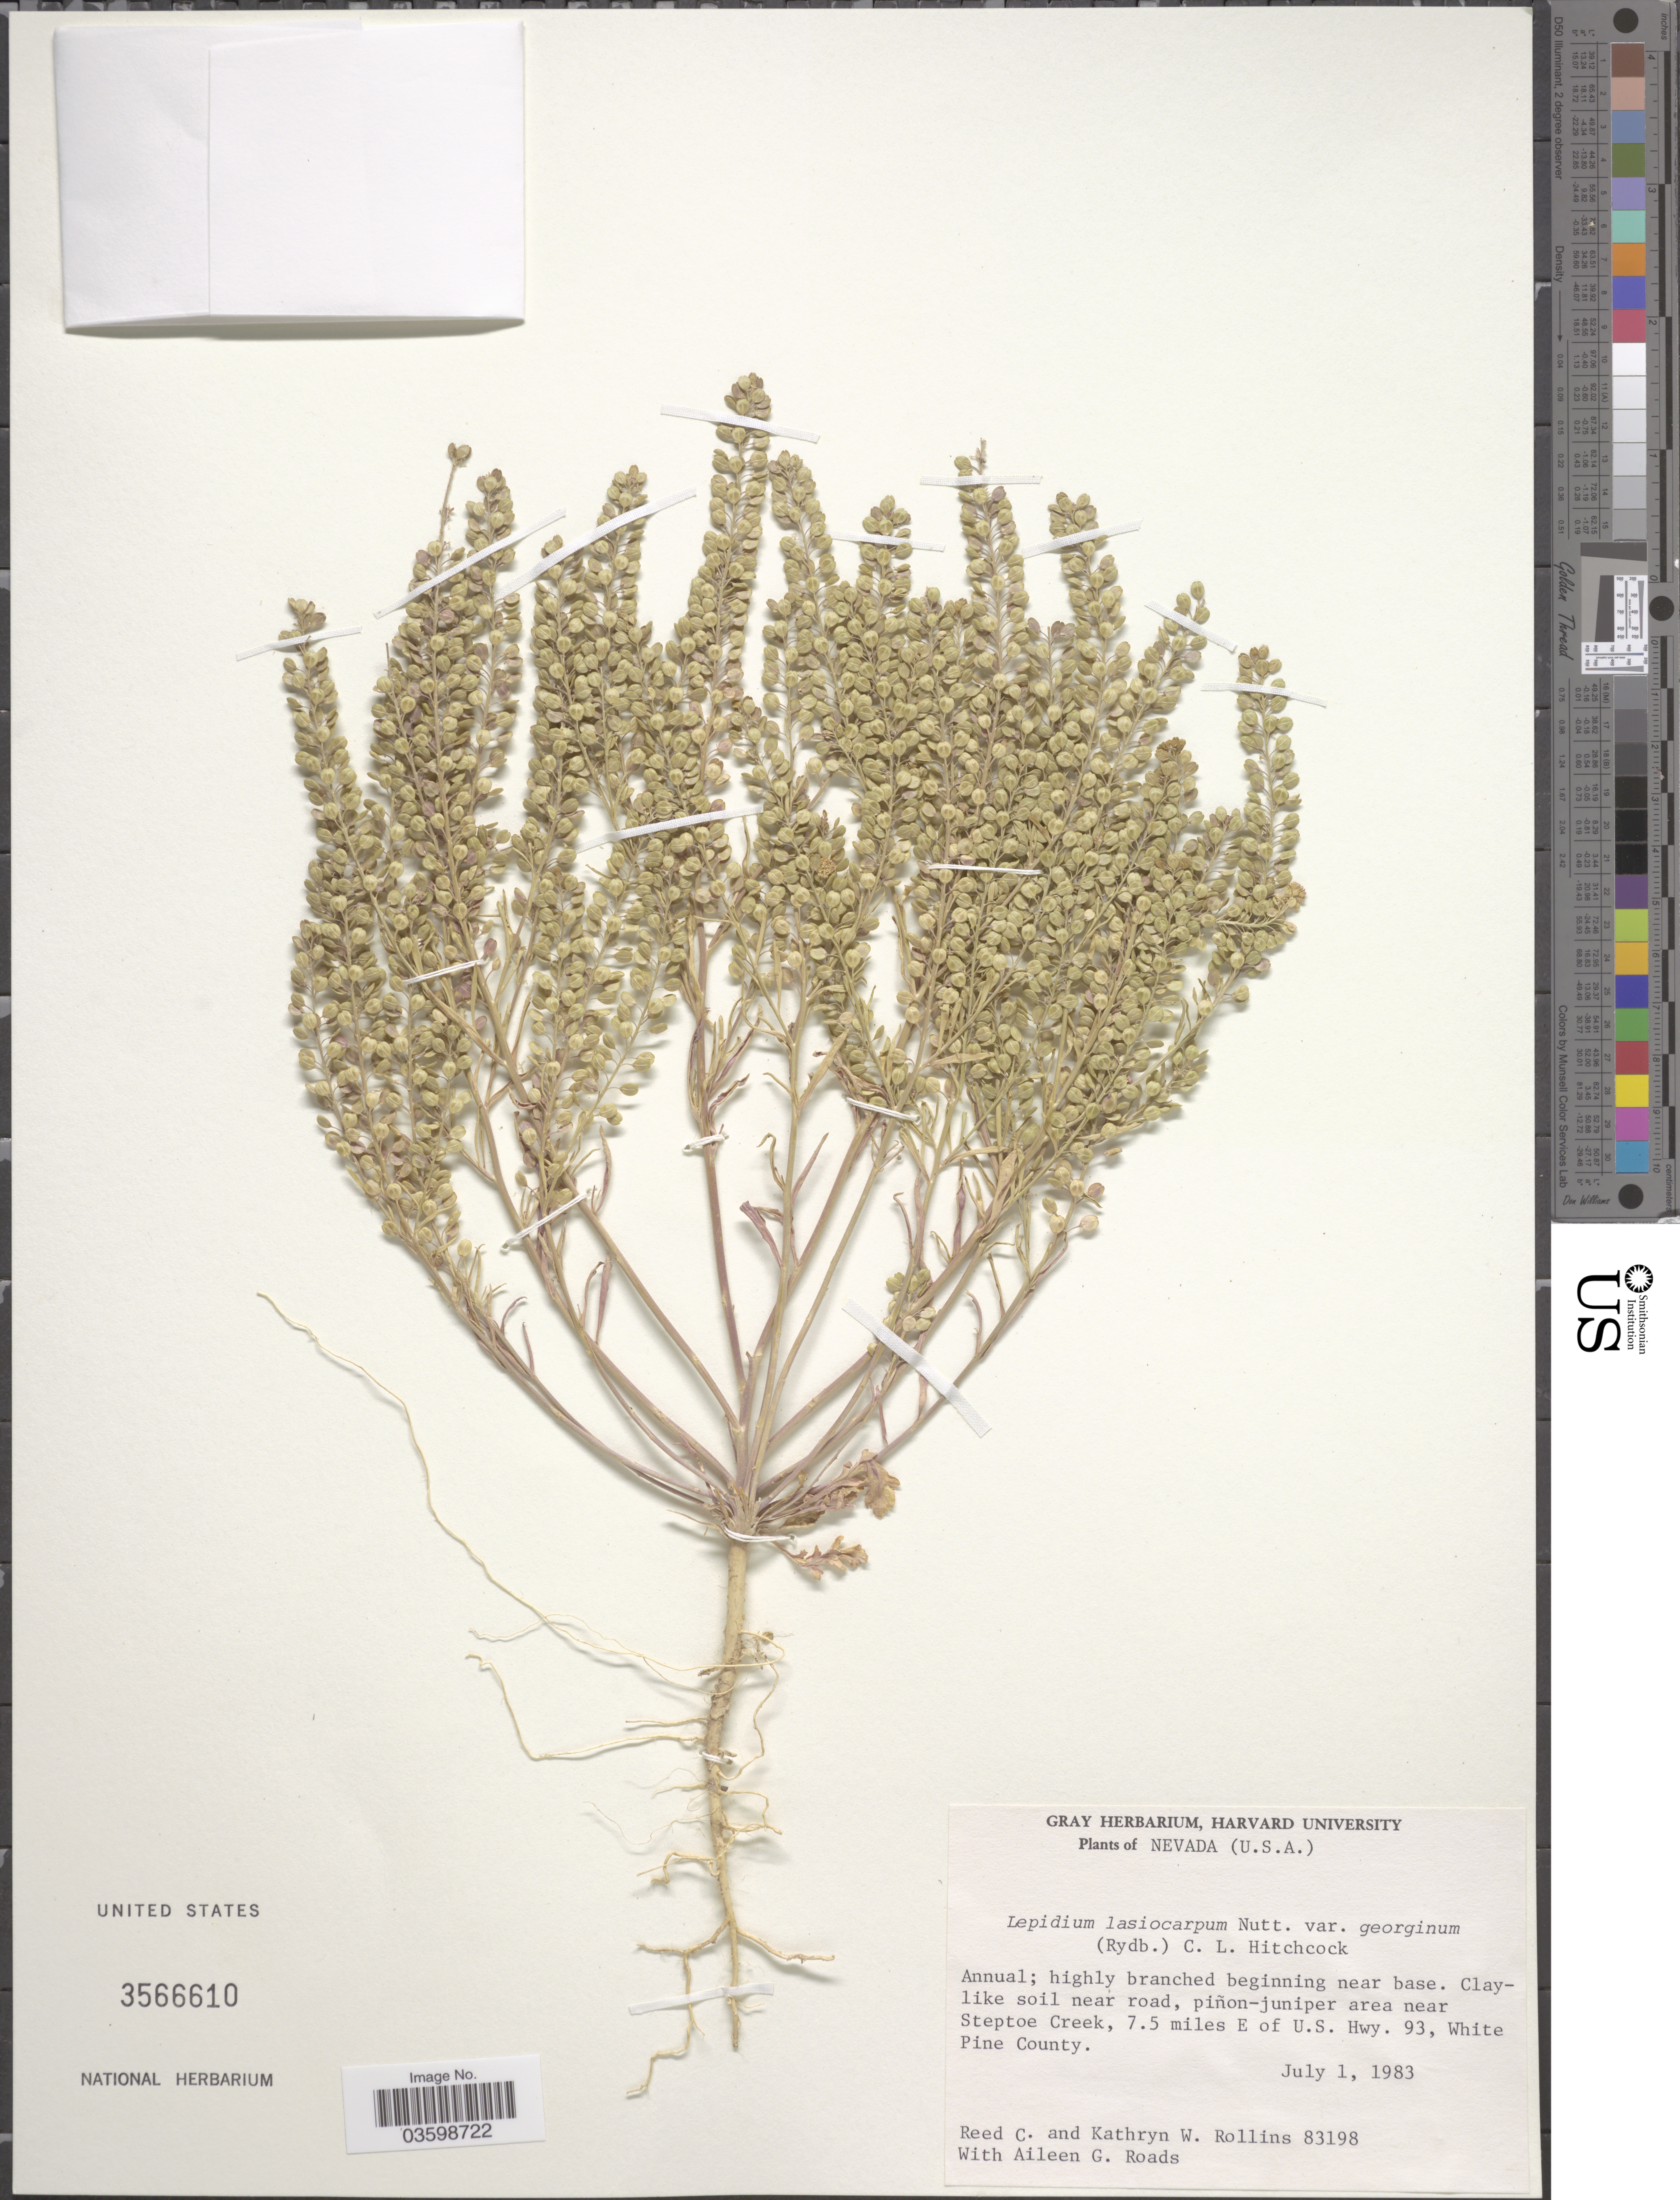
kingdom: Plantae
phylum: Tracheophyta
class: Magnoliopsida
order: Brassicales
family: Brassicaceae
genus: Lepidium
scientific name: Lepidium lasiocarpum var. georginum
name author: (Rydb.) C.L. Hitchc.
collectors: R. C. Rollins, K. W. Rollins & A. Roads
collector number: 83198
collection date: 1983-07-01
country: United States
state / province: Nevada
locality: Claylike soil near road, piñon-juniper area near Steptoe Creek, 7.5 miles E of U.S. Hwy. 93, White Pine County.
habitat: clay like soil near road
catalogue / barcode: US 3566610